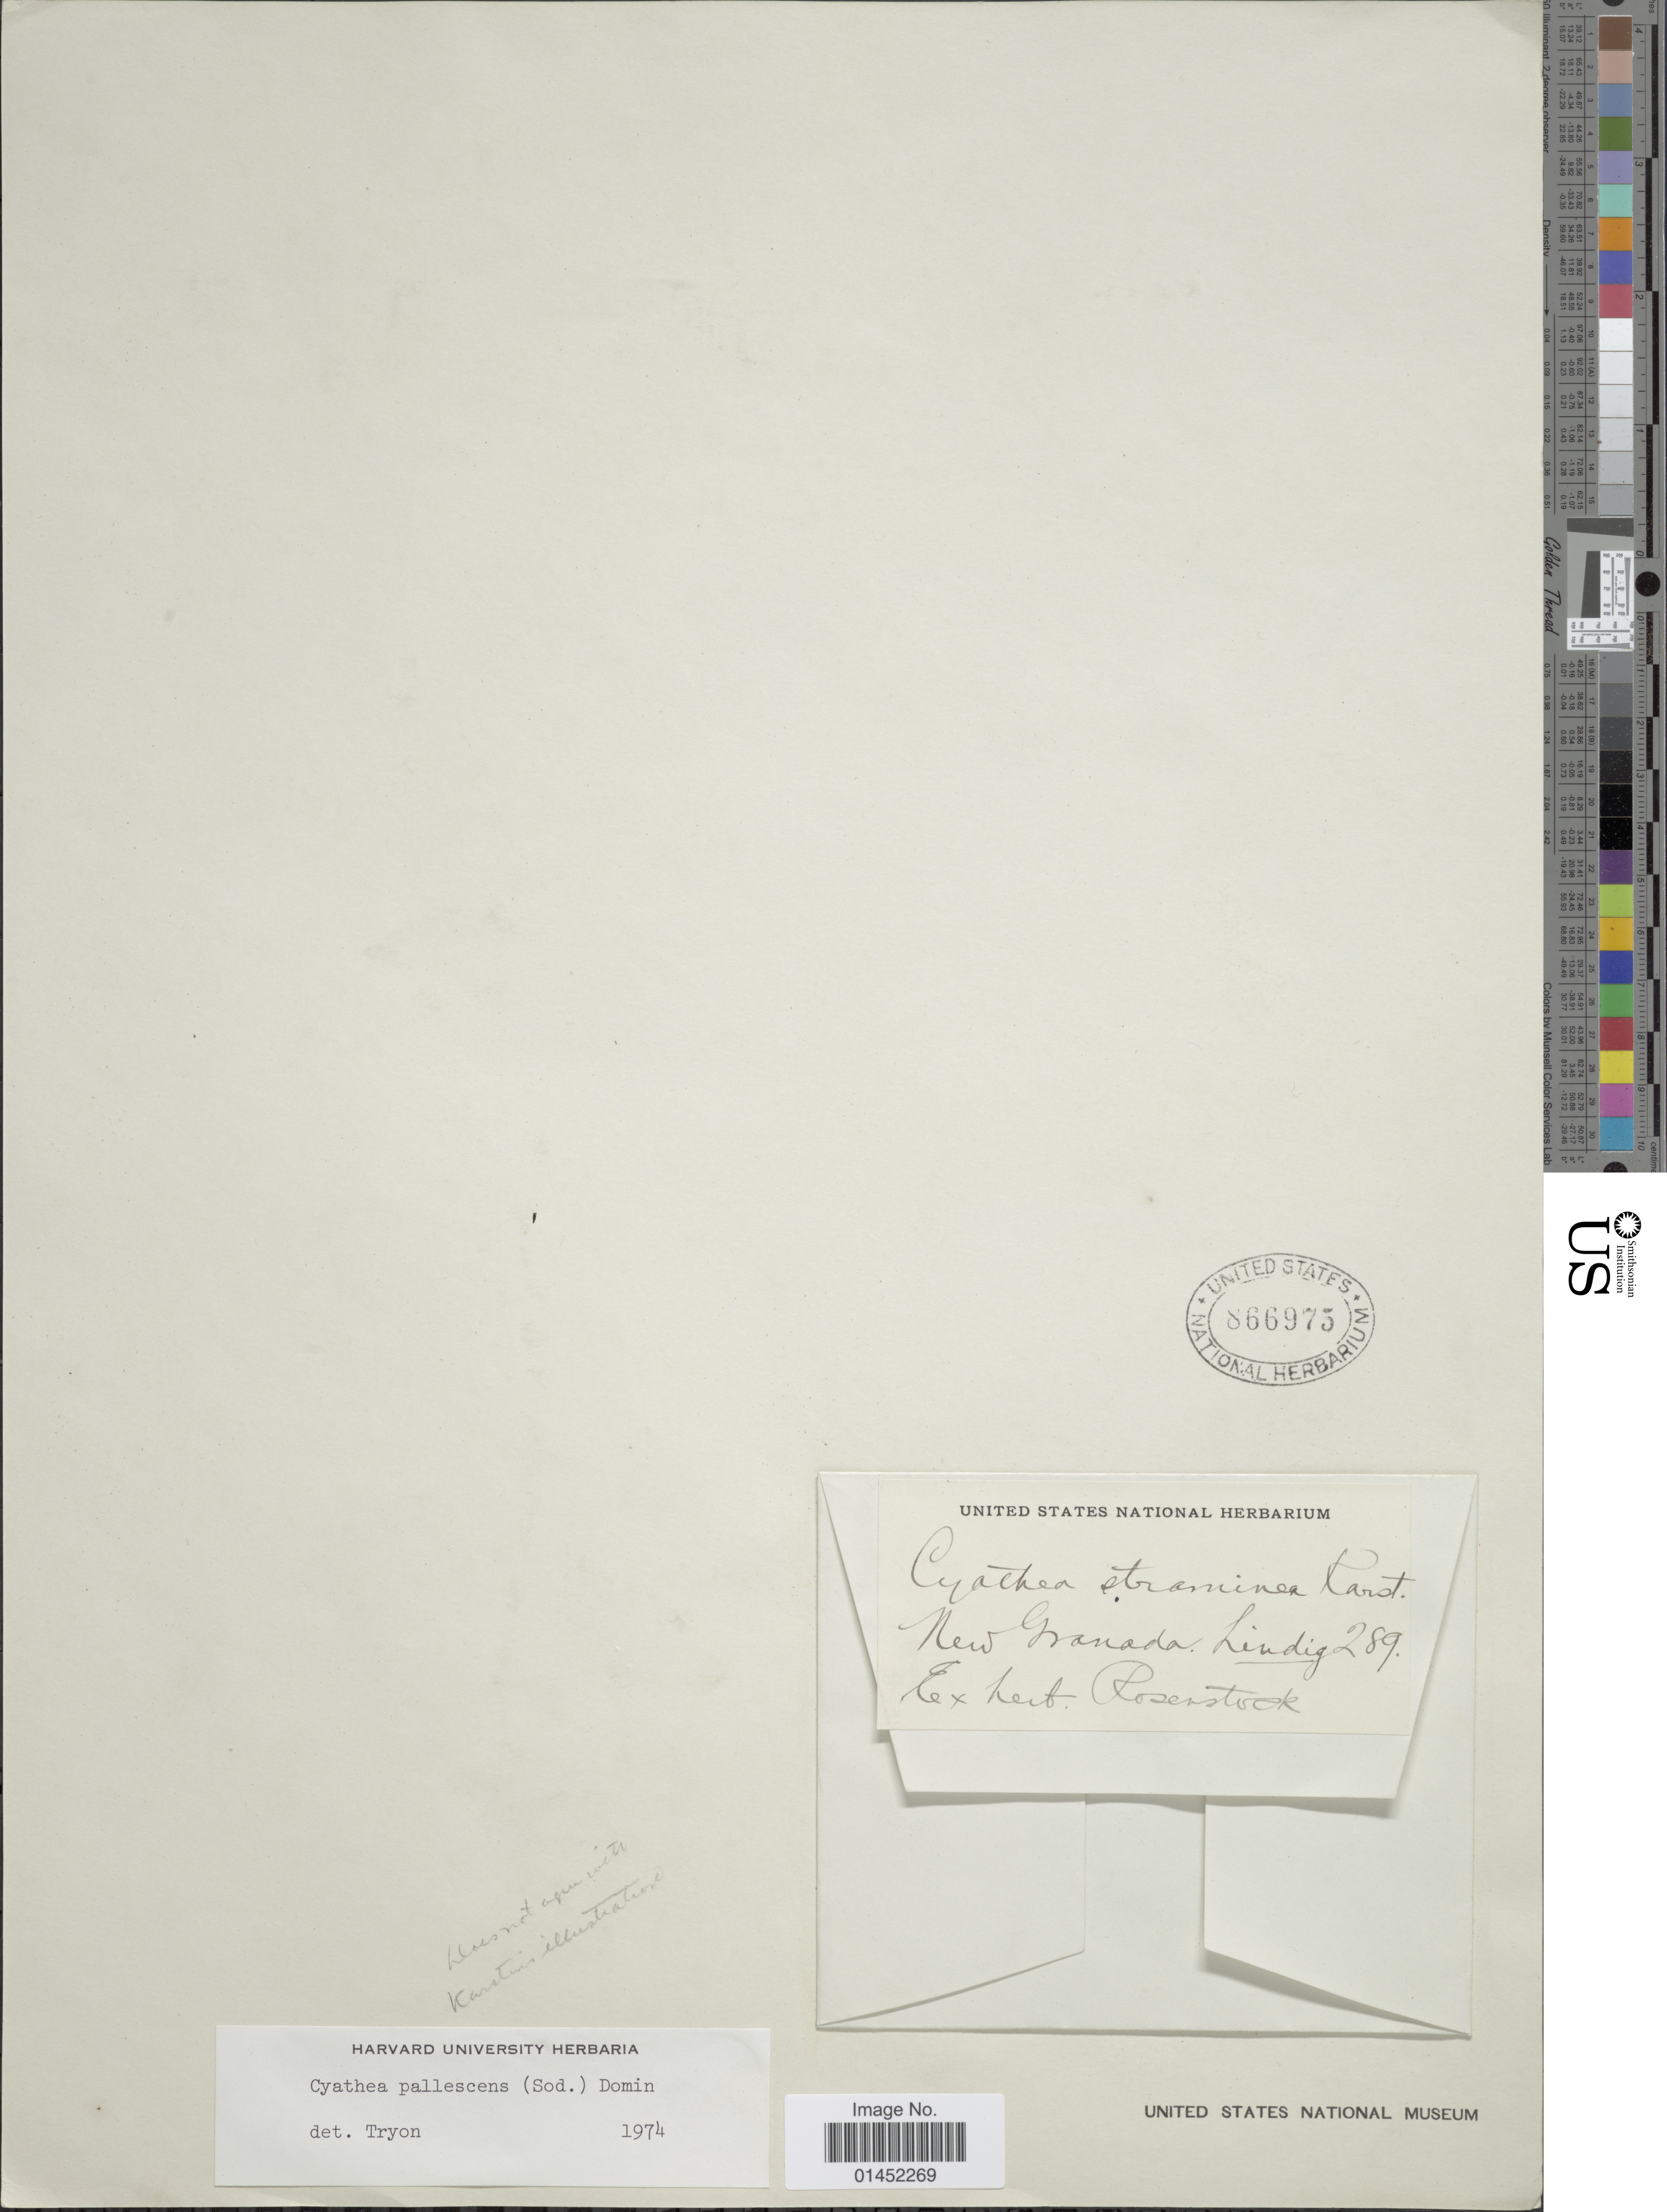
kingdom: Plantae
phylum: Tracheophyta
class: Polypodiopsida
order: Cyatheales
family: Cyatheaceae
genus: Cyathea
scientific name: Cyathea pallescens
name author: (Sodiro) Domin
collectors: -. Lindig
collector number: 289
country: Colombia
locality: New Granada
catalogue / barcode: US 866975